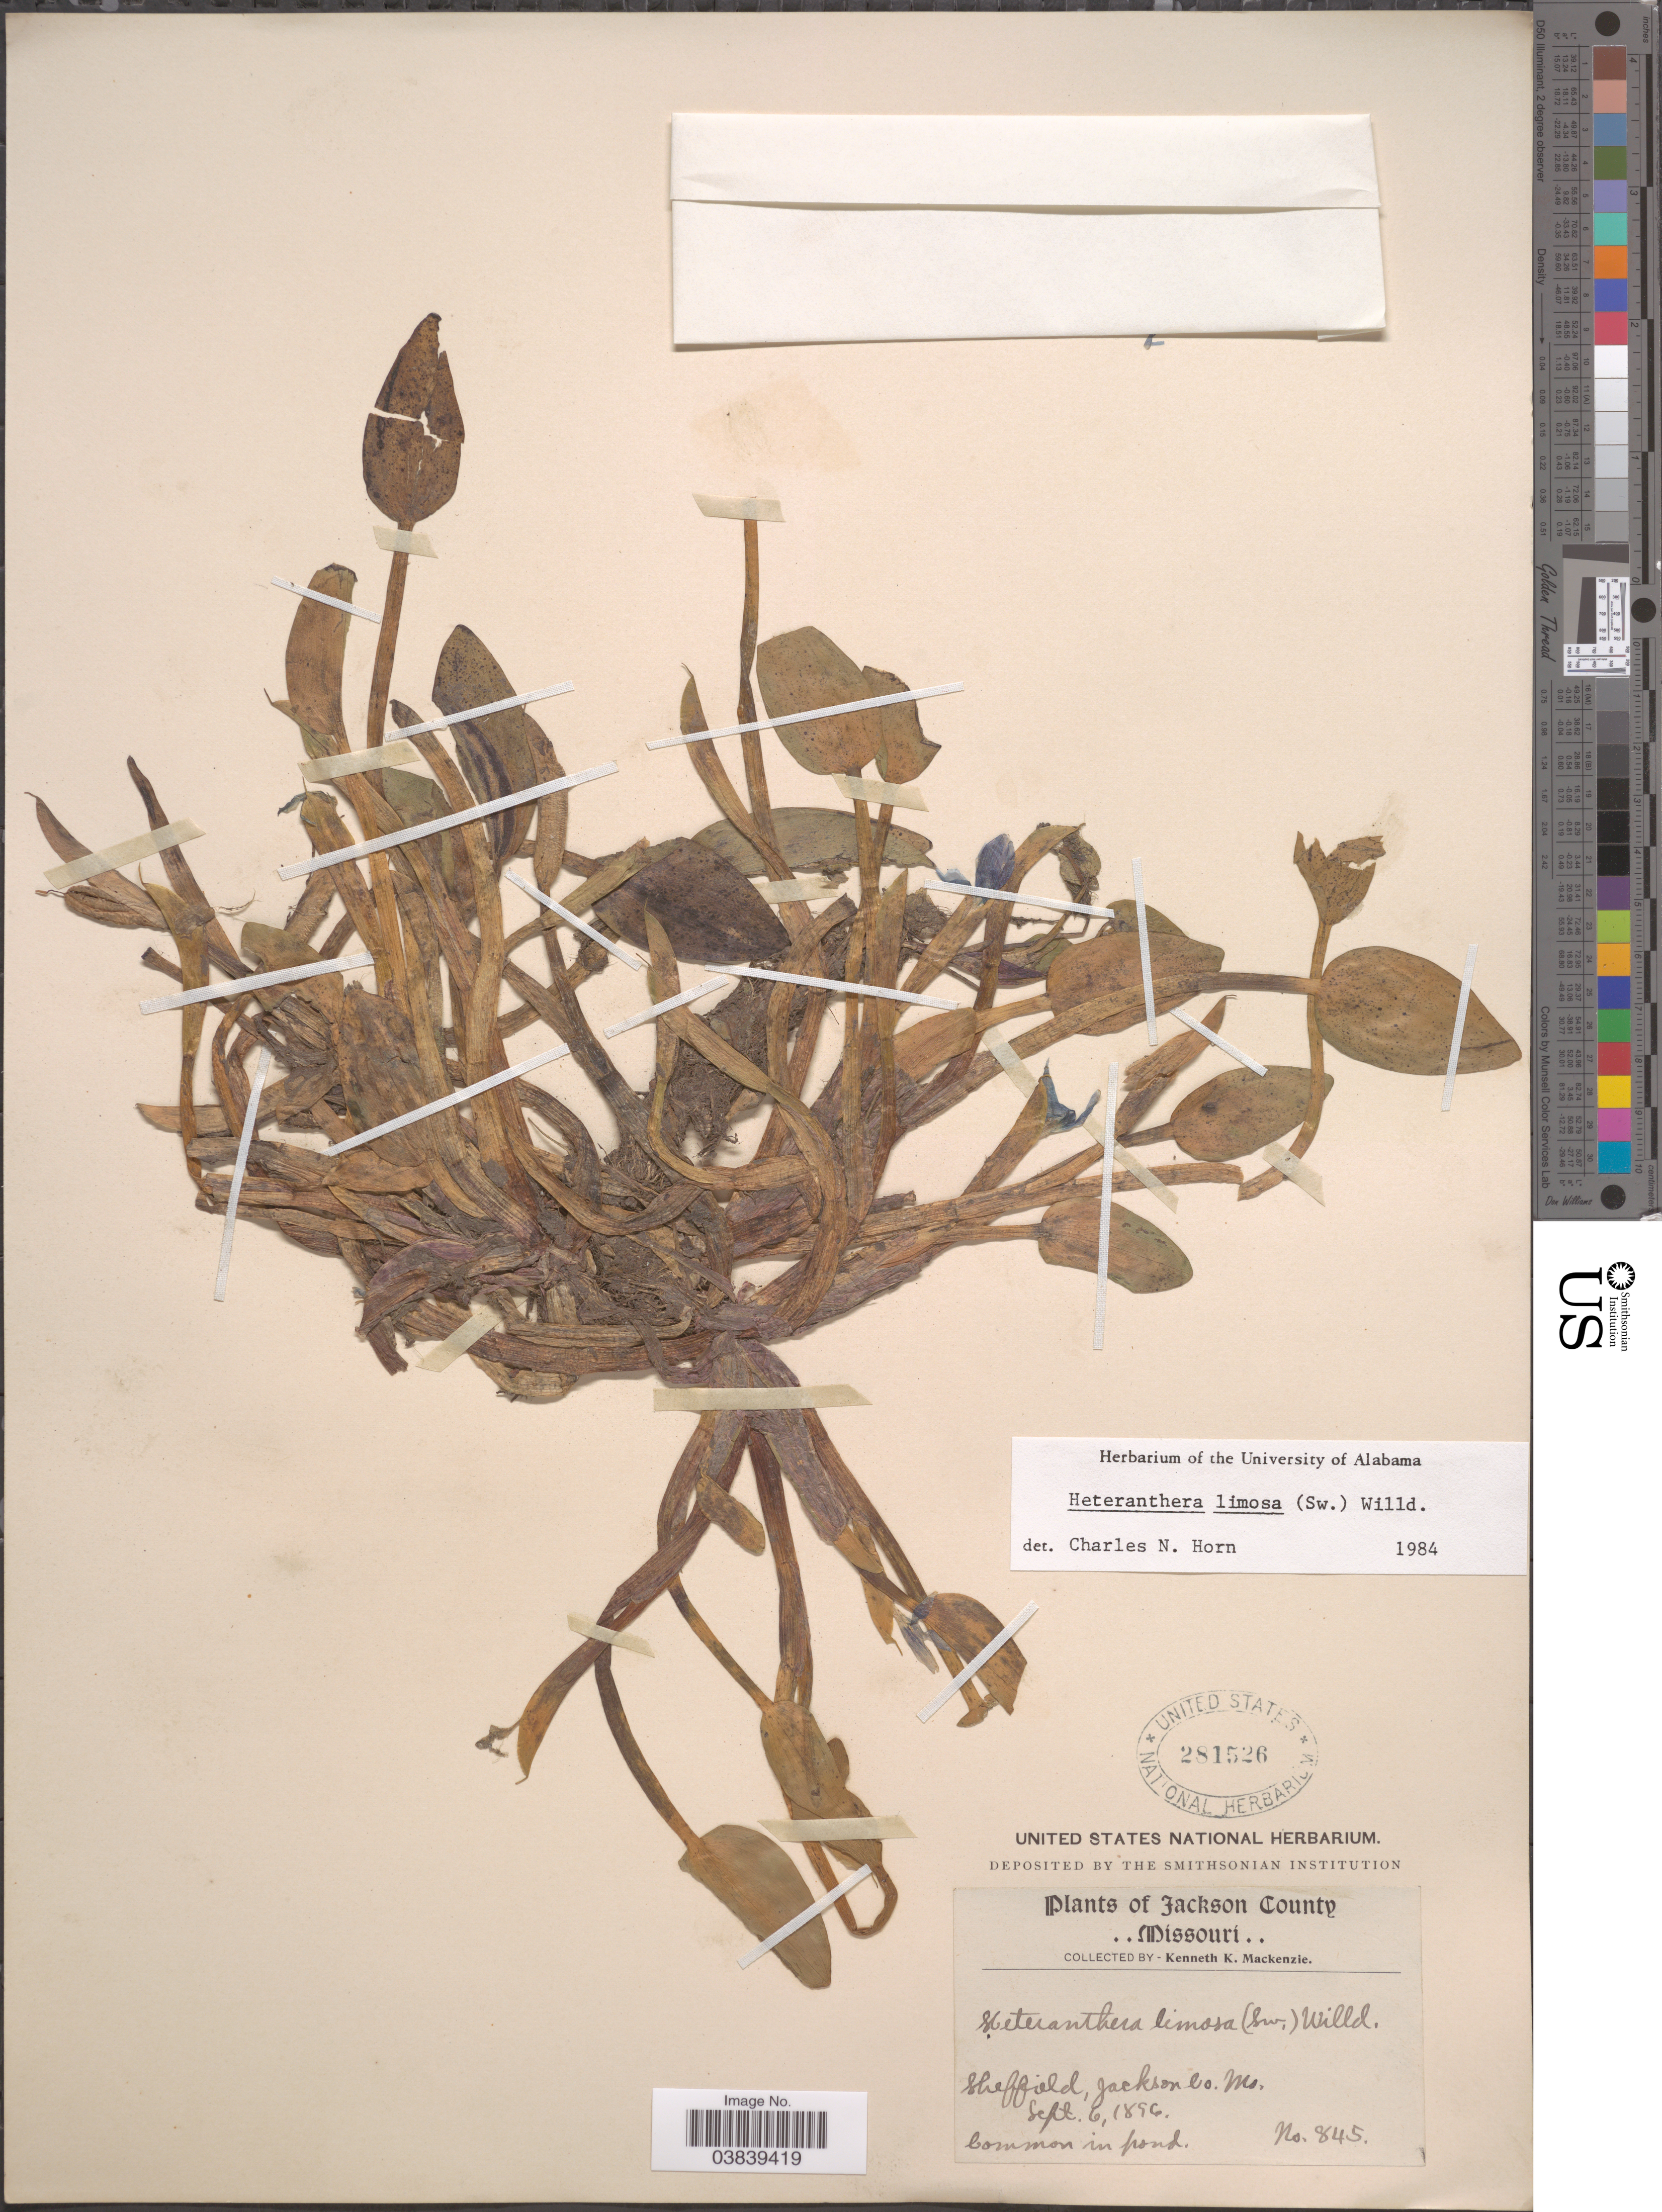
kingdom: Plantae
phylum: Tracheophyta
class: Liliopsida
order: Commelinales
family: Pontederiaceae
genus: Heteranthera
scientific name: Heteranthera limosa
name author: (Sw.) Willd.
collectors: K. K. Mackenzie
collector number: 845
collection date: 1896-09-06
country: United States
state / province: Missouri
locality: Sheffield, Jackson Co.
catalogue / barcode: US 281526